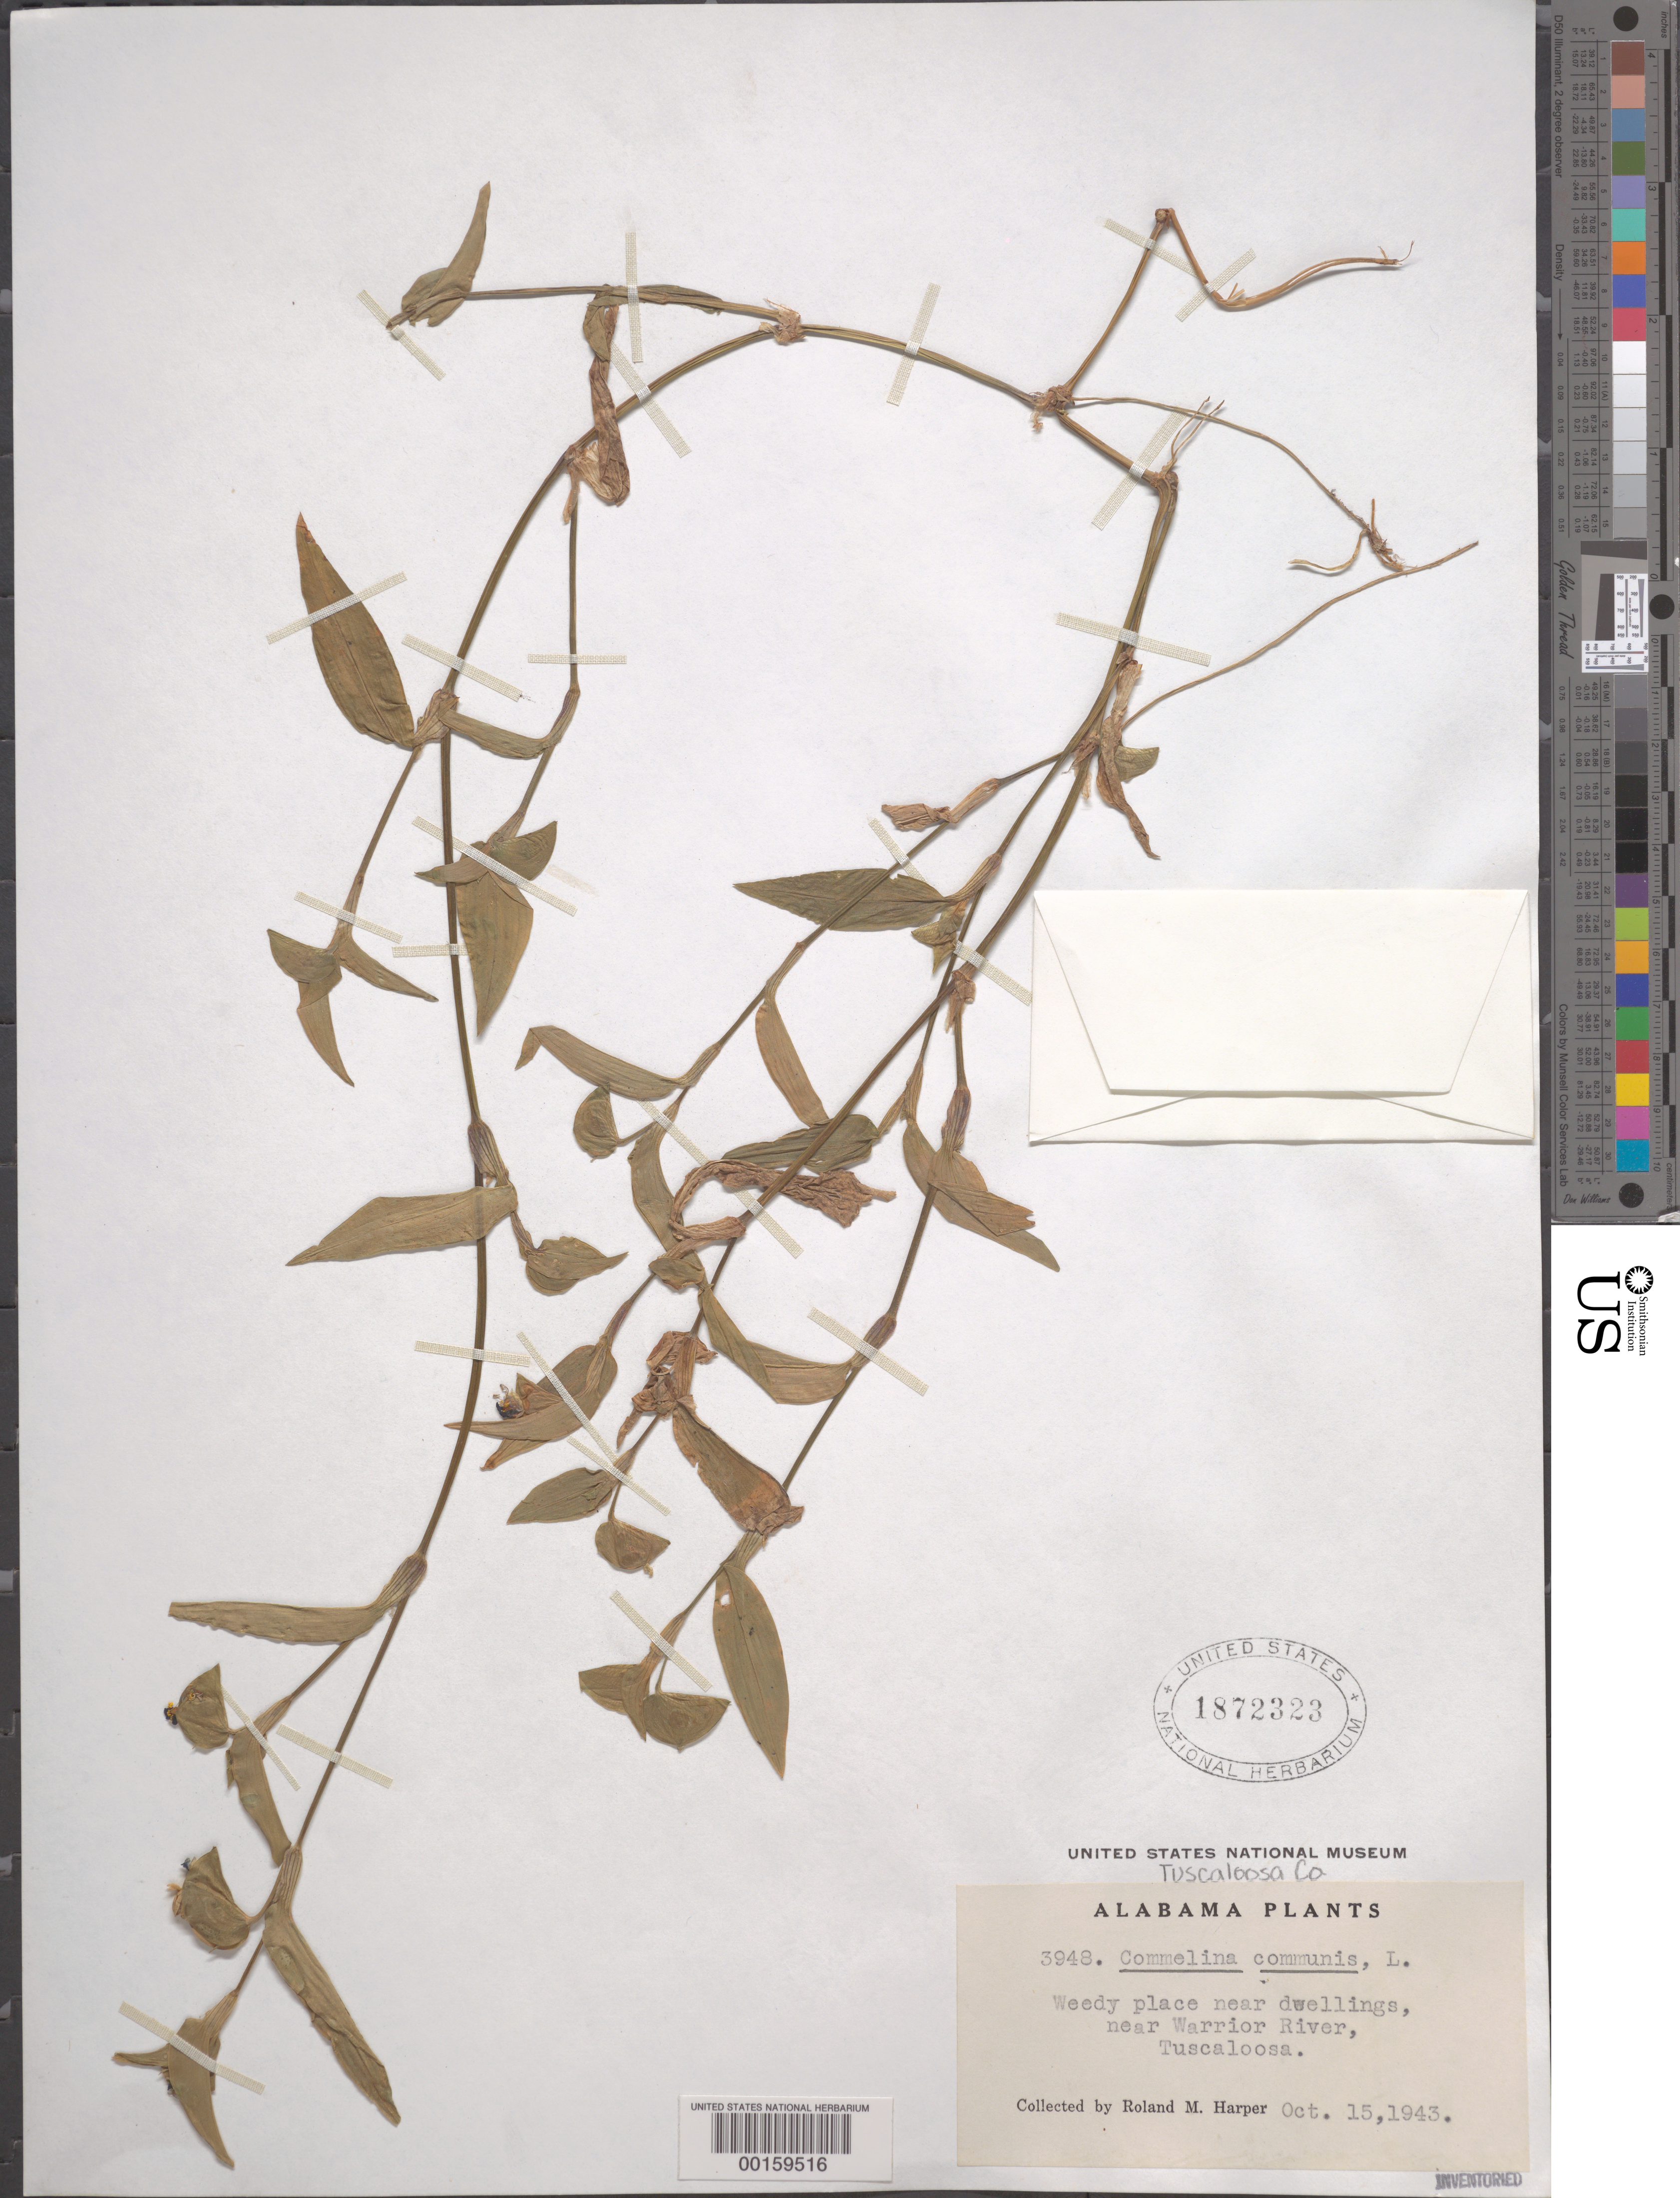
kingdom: Plantae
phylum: Tracheophyta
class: Liliopsida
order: Commelinales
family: Commelinaceae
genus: Commelina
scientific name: Commelina communis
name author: L.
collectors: R. M. Harper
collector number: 3948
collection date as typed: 15 Oct 1943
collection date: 1943-10-15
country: United States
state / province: Alabama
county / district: Tuscaloosa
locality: Tuscaloosa, near warrior river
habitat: Weedy place near dwellings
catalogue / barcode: US 1872323